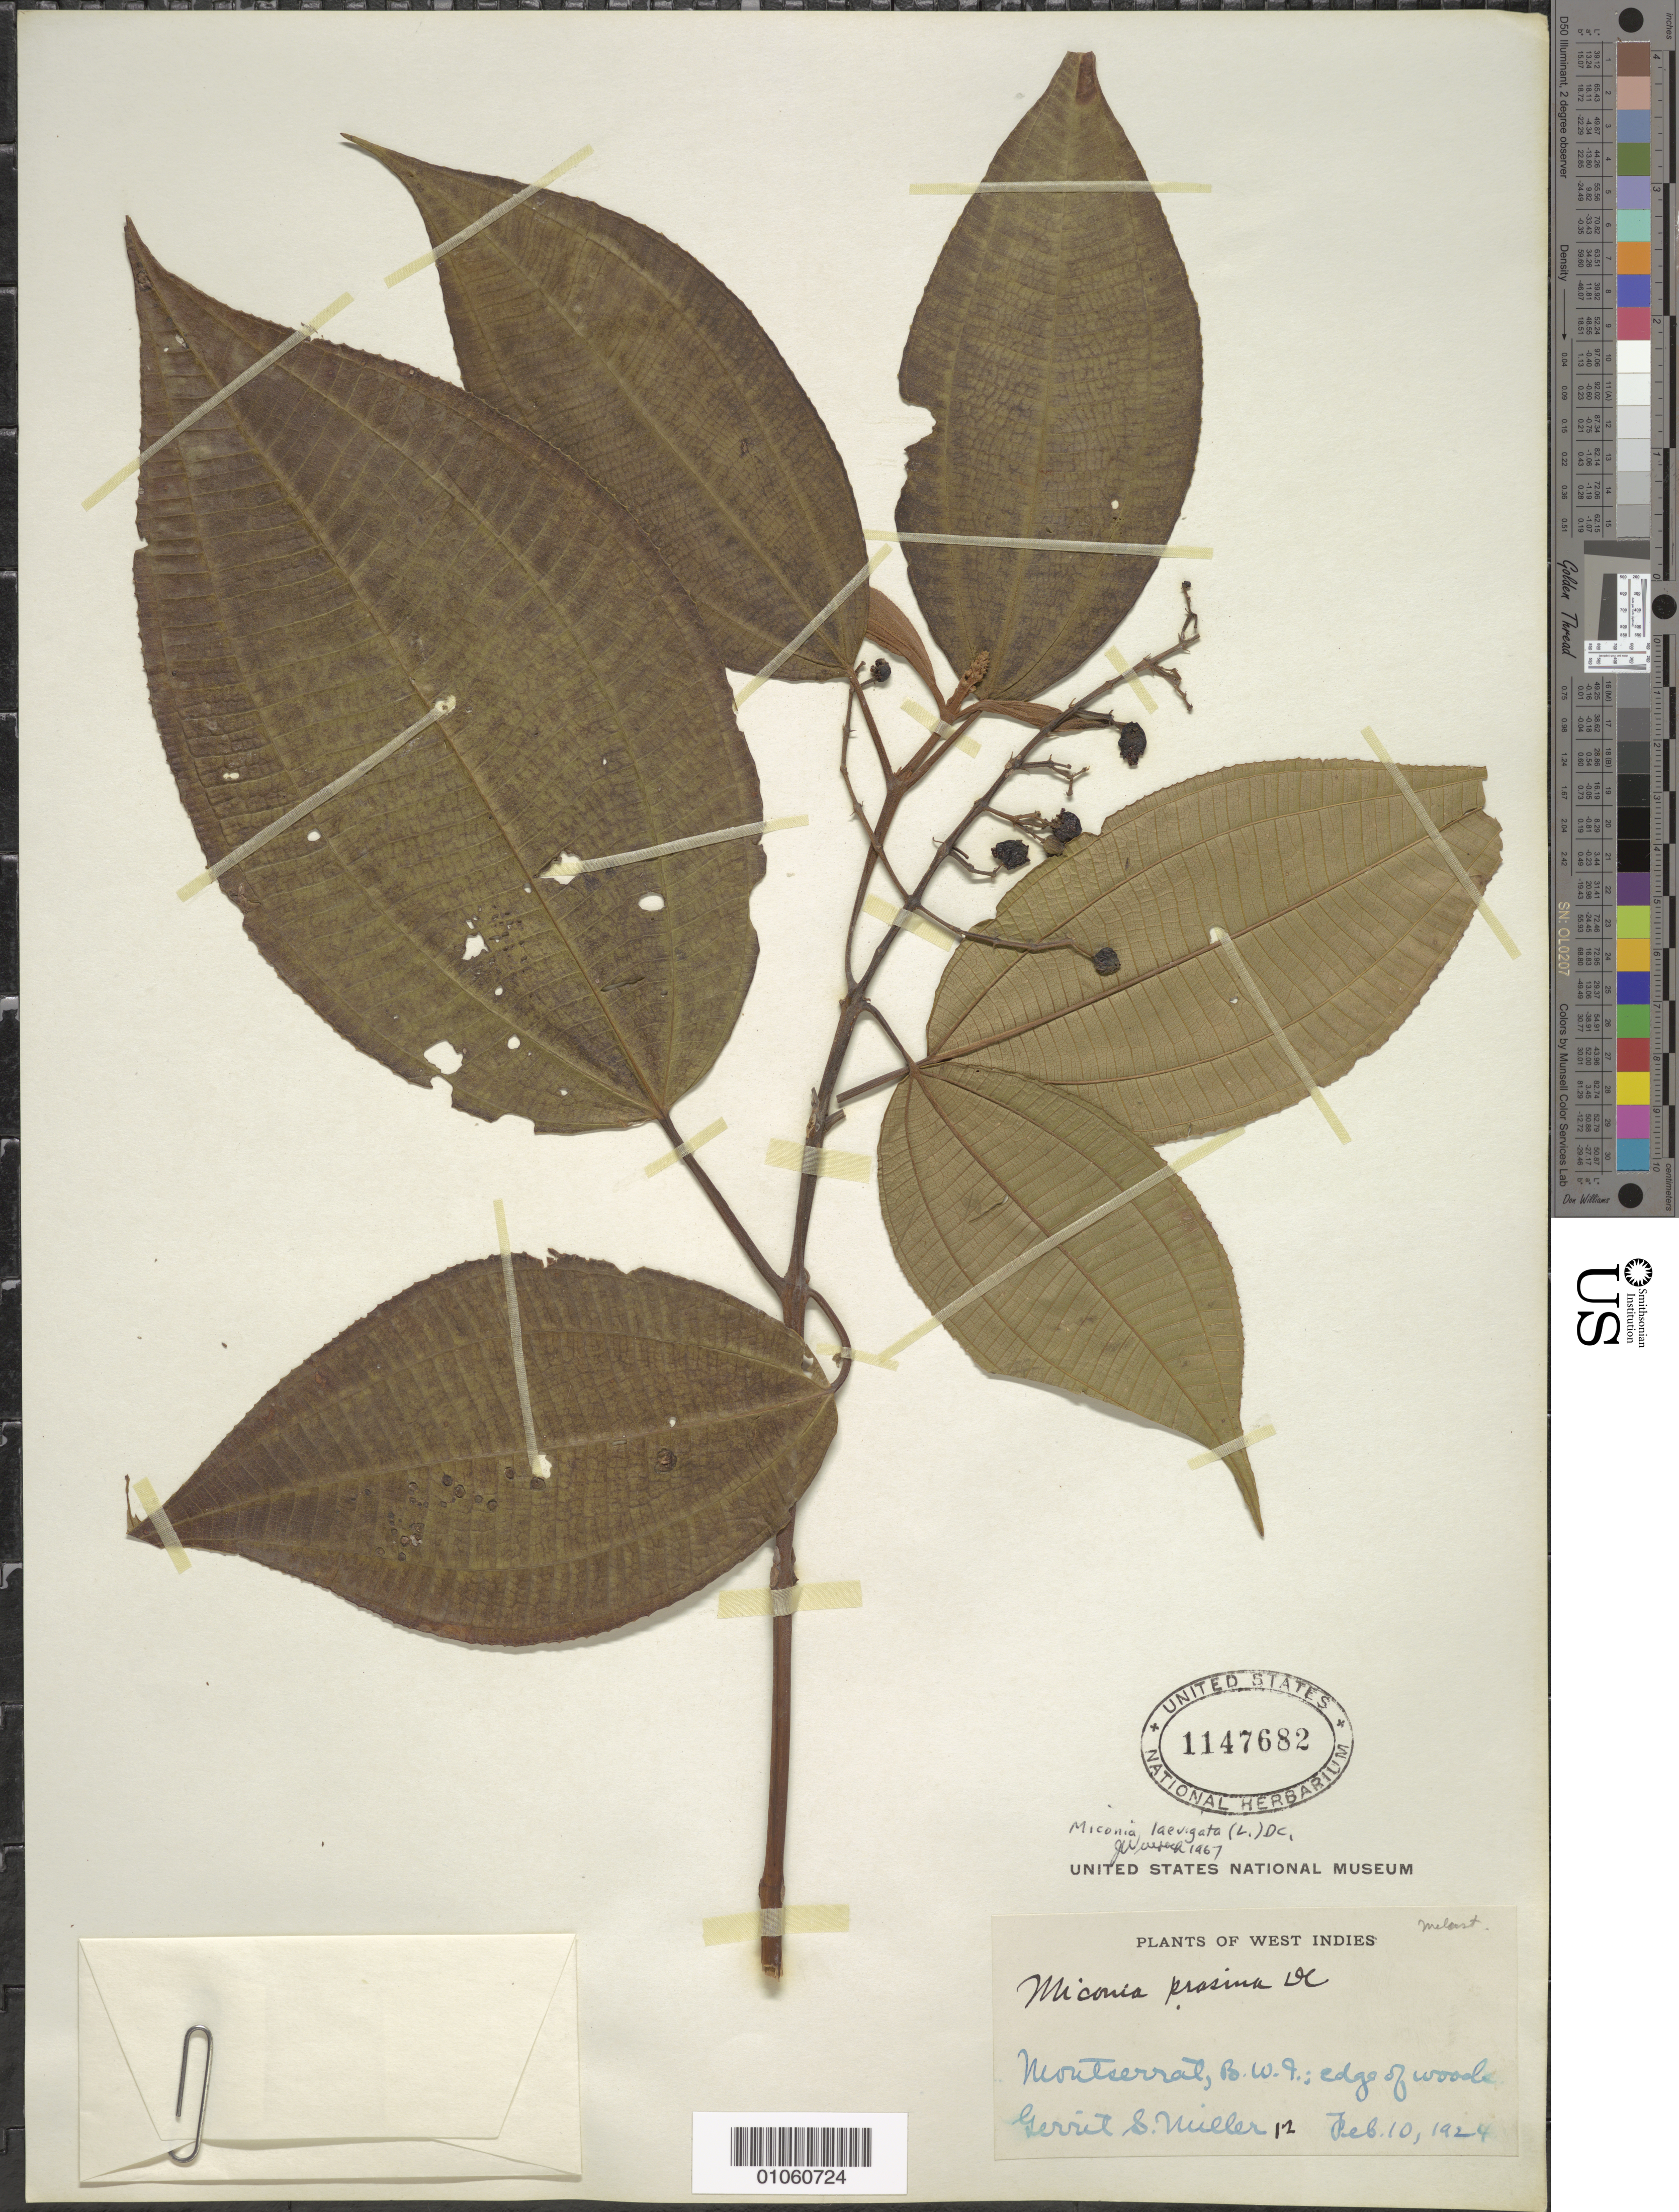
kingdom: Plantae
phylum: Tracheophyta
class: Magnoliopsida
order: Myrtales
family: Melastomataceae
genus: Miconia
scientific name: Miconia laevigata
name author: (L.) D. Don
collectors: G. S. Miller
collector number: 12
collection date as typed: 10 Feb 1924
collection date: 1924-02-10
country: Montserrat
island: Montserrat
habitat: Edge of woods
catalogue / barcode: US 1147682